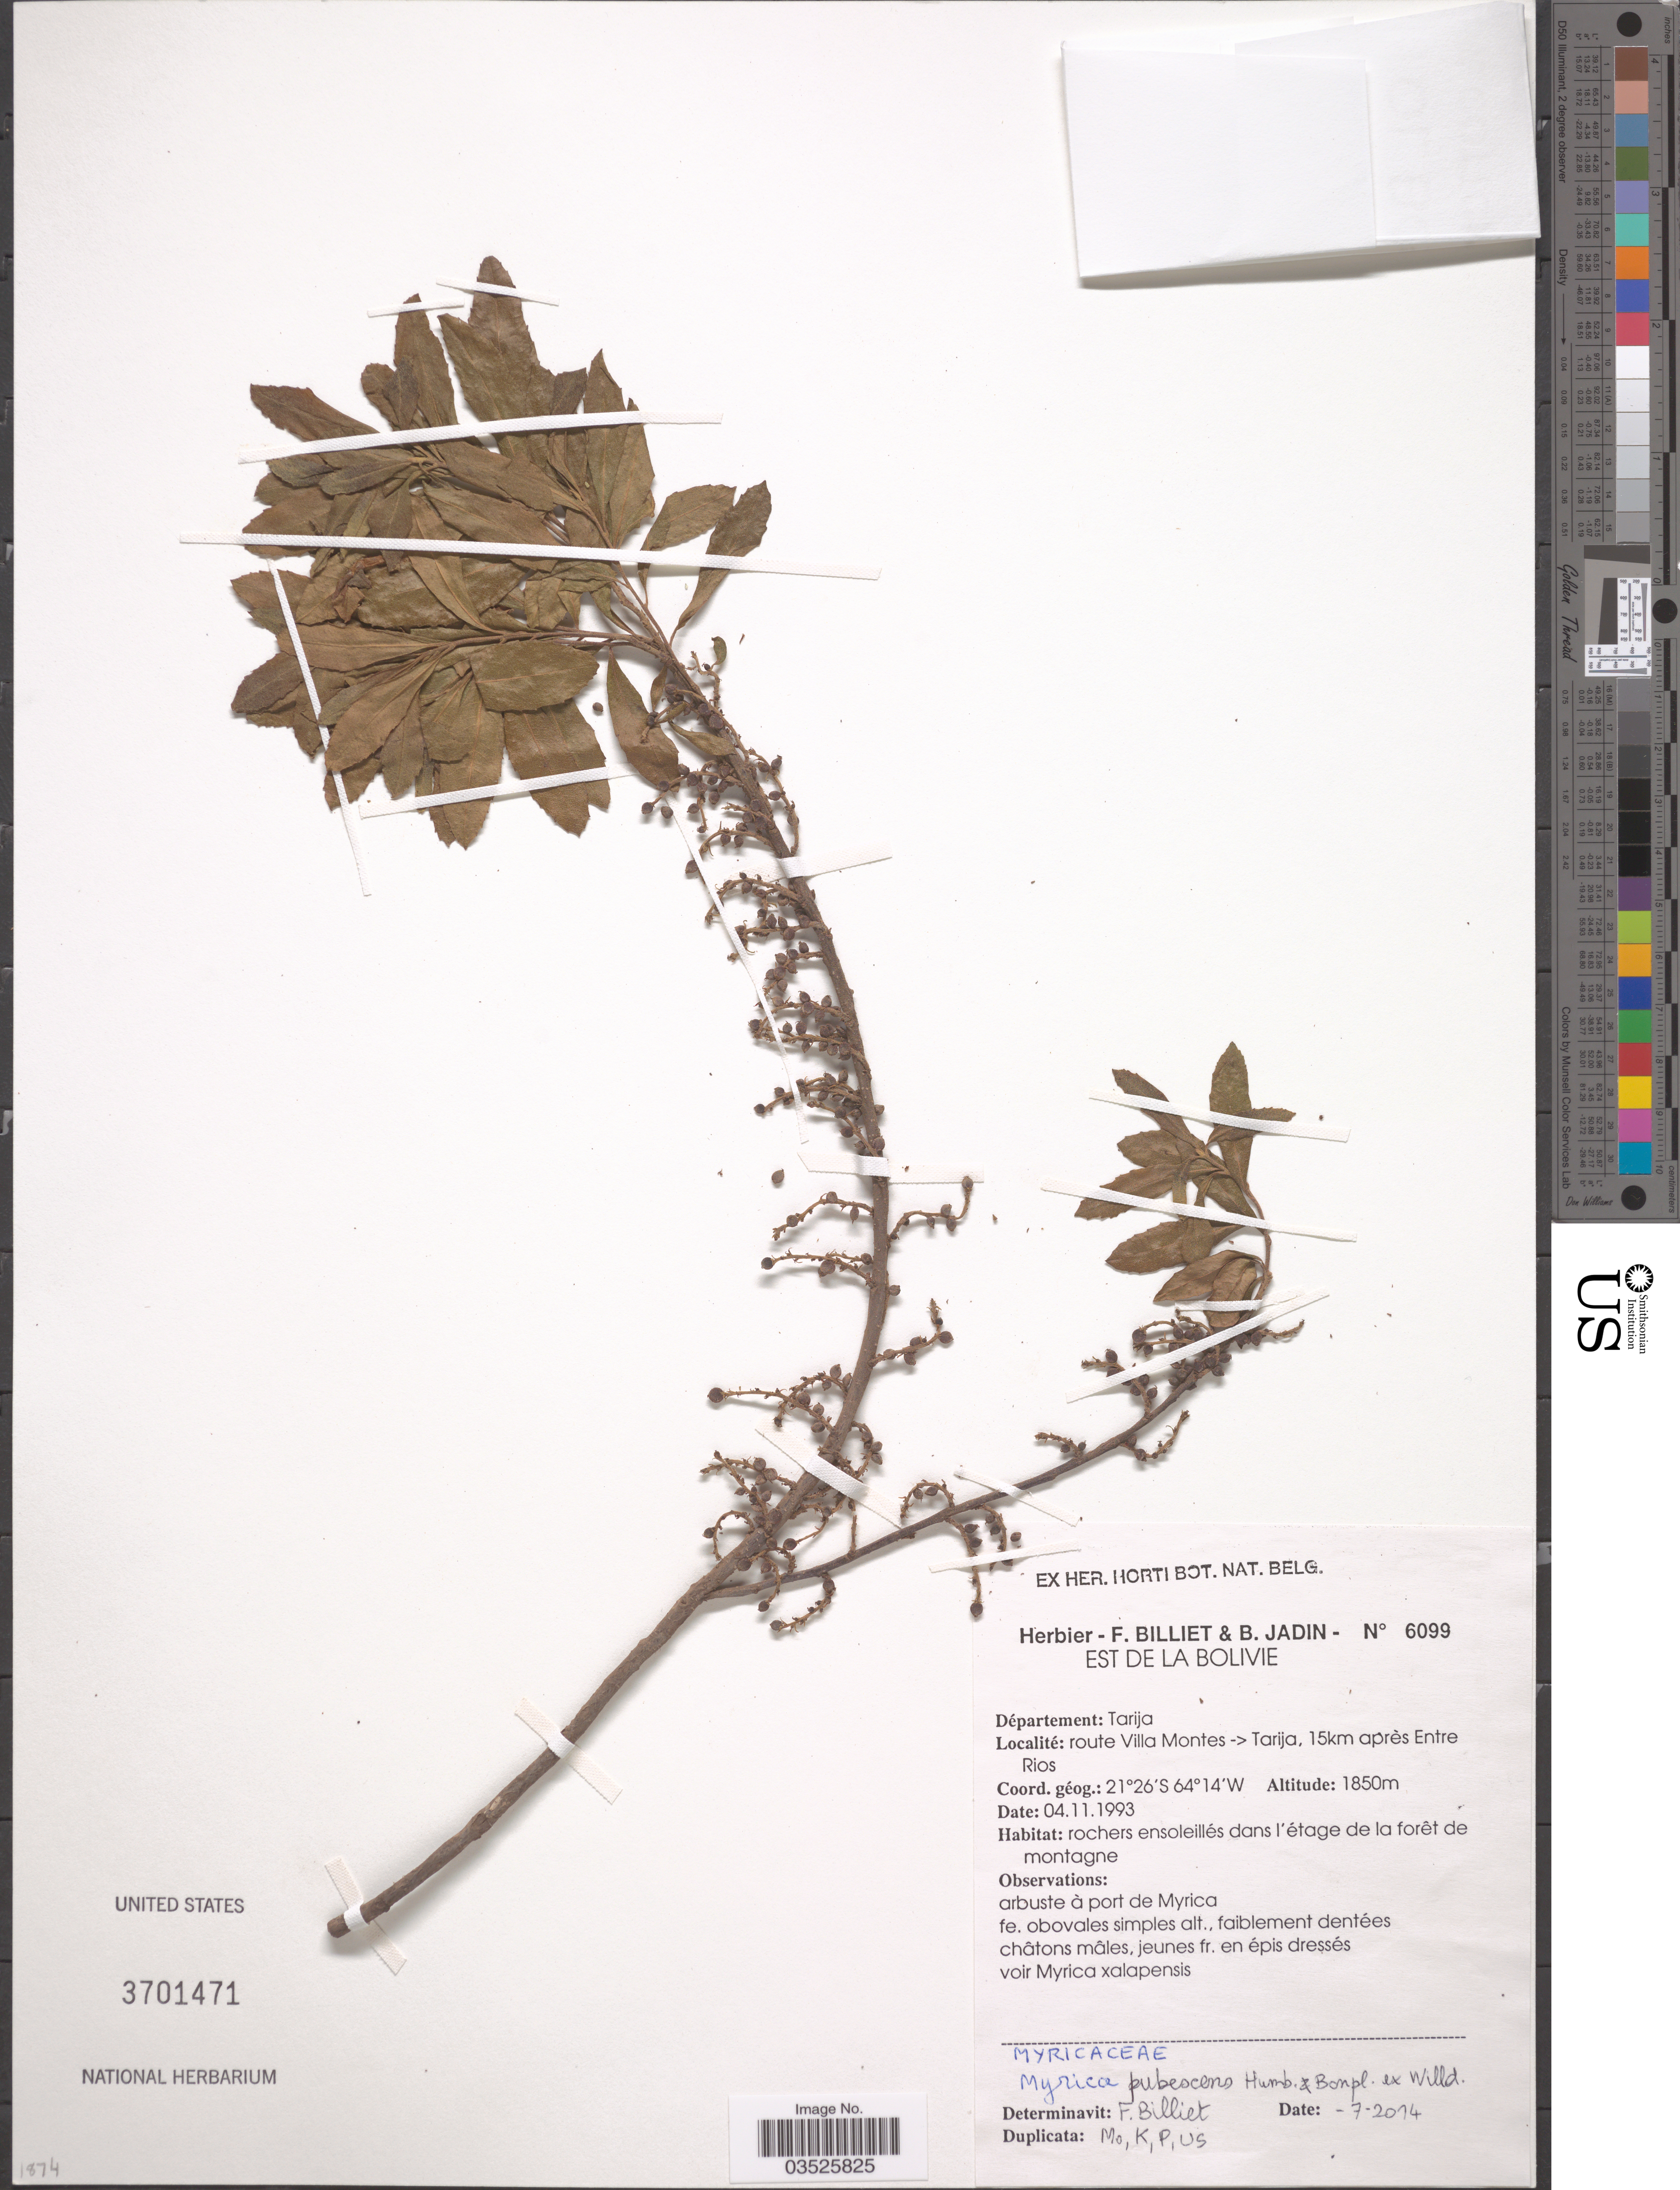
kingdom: Plantae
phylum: Tracheophyta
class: Magnoliopsida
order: Fagales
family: Myricaceae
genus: Myrica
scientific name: Myrica pubescens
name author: Humb. & Bonpl. ex Willd.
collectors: F. Billiet & B. Jadin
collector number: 6099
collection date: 1993-11-04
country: Bolivia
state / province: Tarija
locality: Départment: Tarija, route Villa Montes -> Tarija, 15km après Entre Rios.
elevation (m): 1850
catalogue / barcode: US 3701471